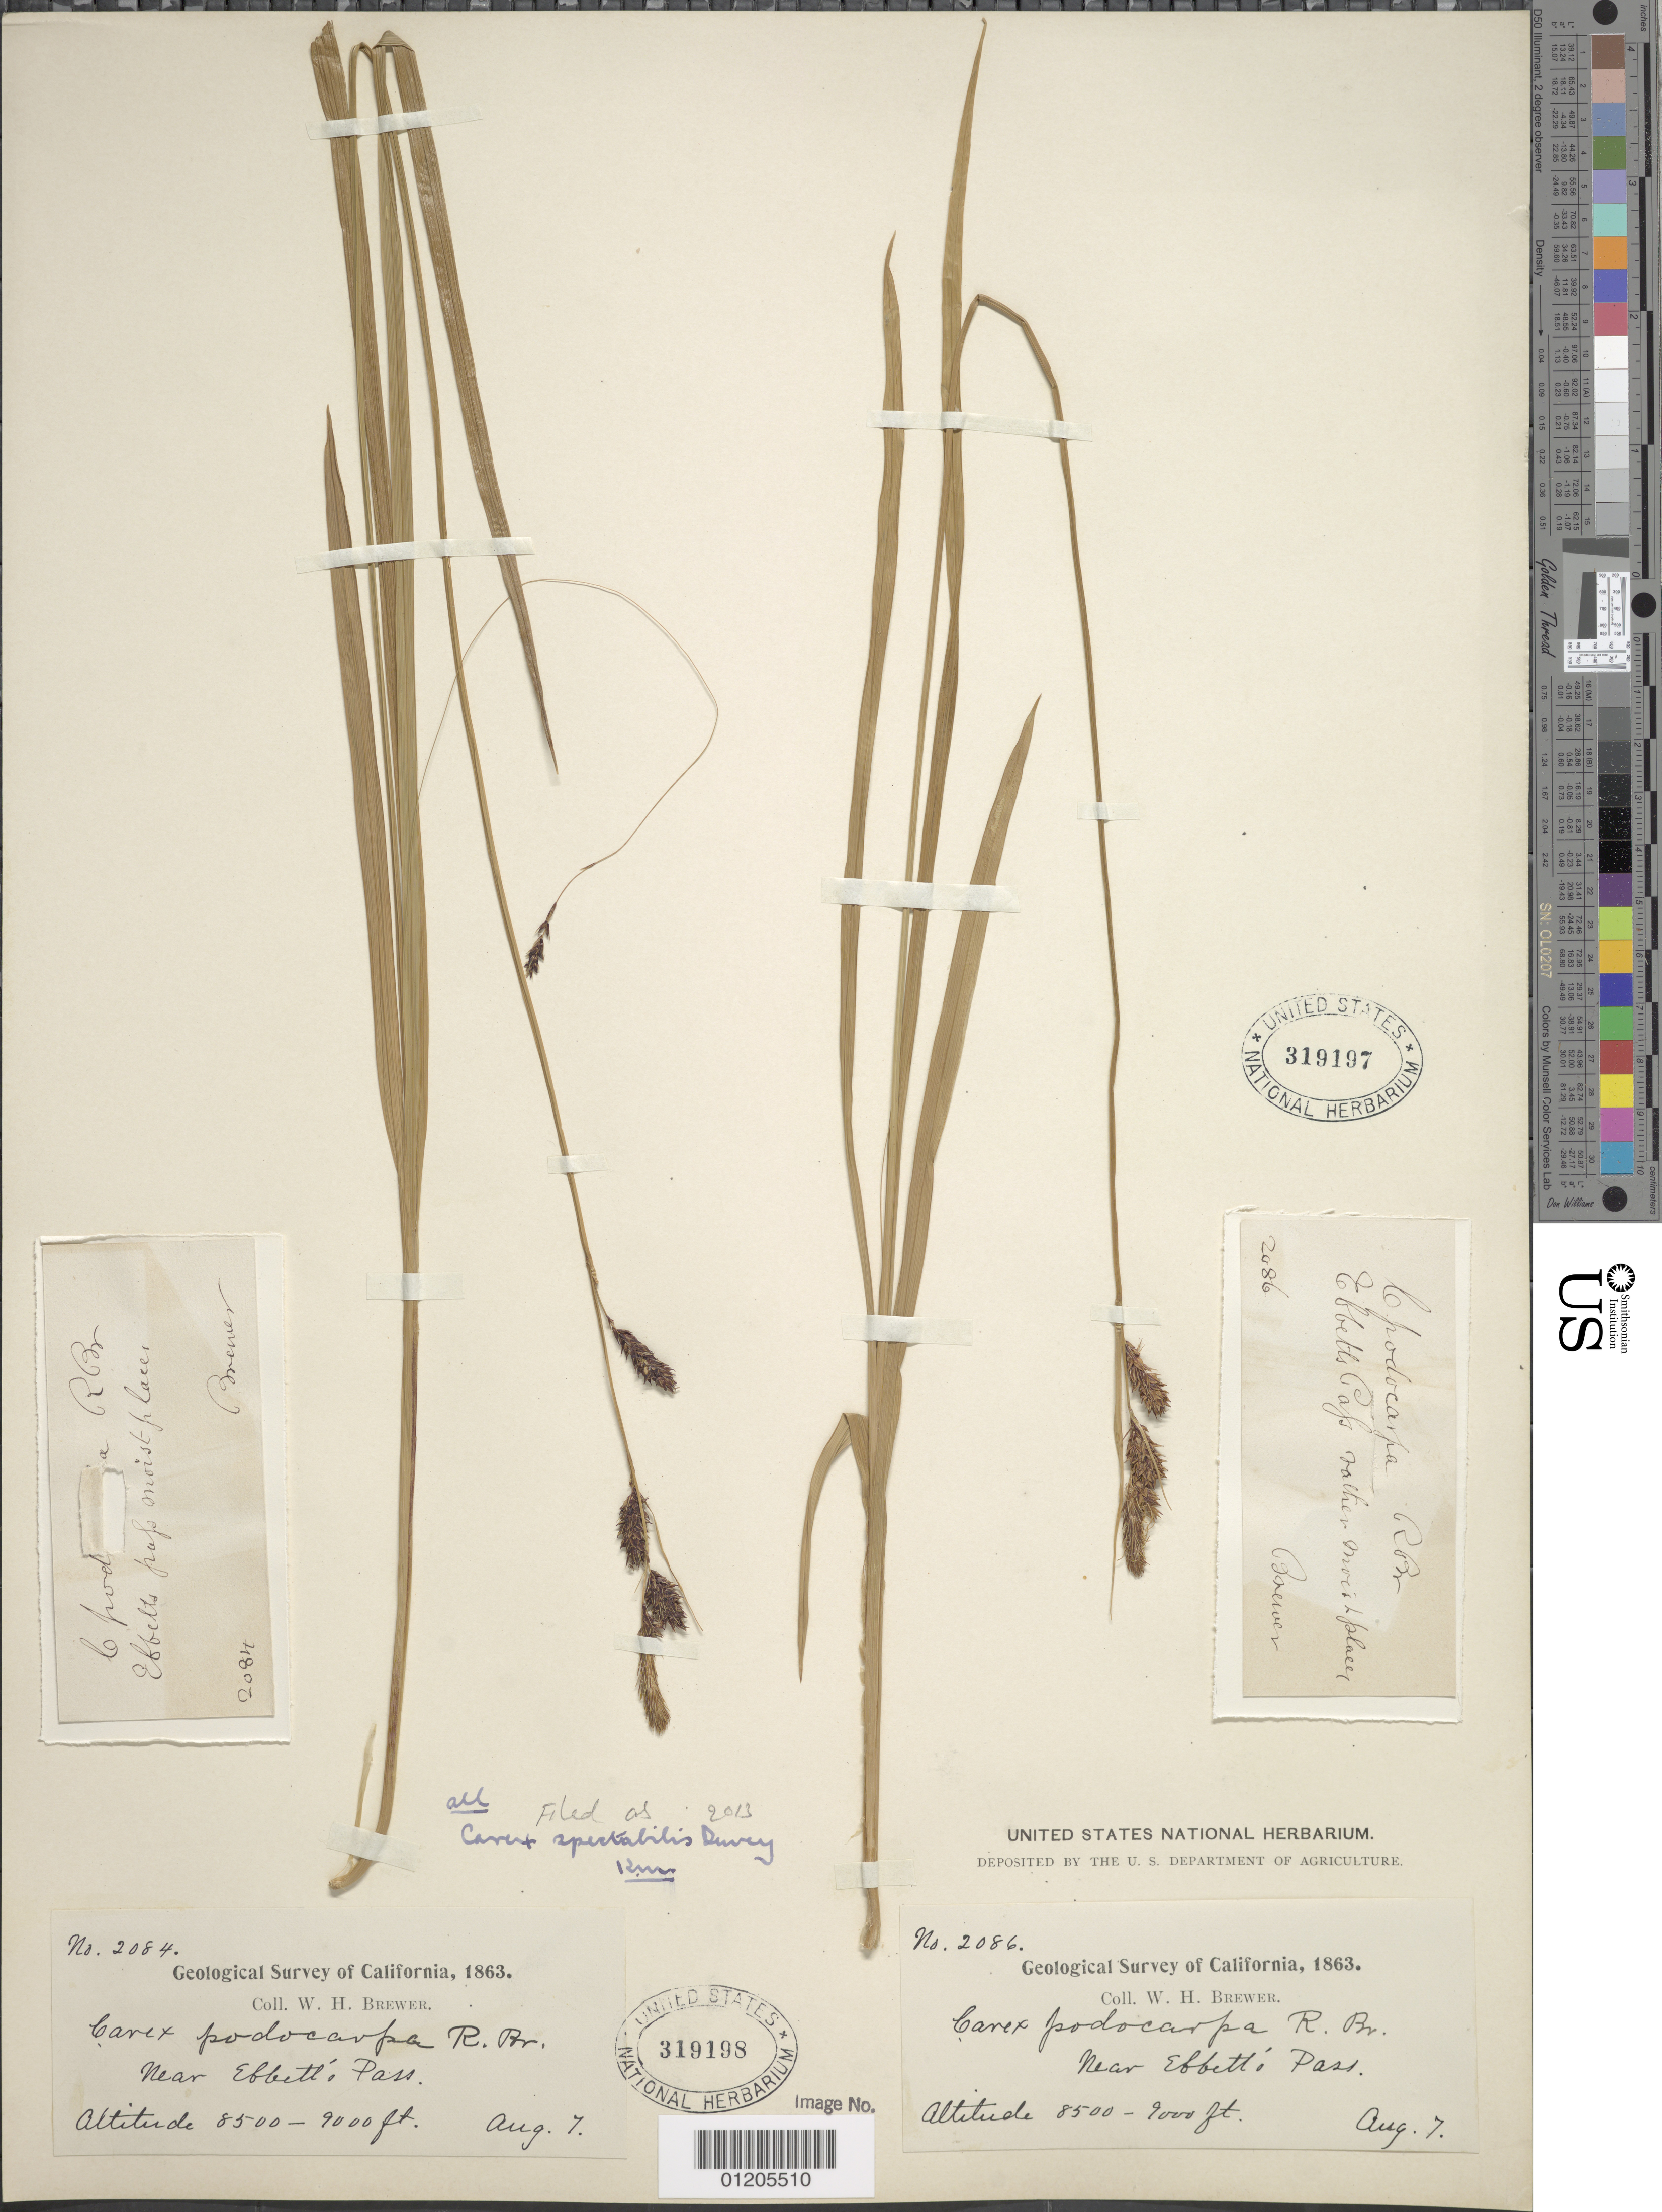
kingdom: Plantae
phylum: Tracheophyta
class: Liliopsida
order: Poales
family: Cyperaceae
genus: Carex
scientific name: Carex spectabilis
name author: Dewey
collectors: W. H. Brewer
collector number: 2084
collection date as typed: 07 Aug 1863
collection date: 1863-08-07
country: United States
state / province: California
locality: Near Ebbett's Pass.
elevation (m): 2591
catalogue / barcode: US 319198